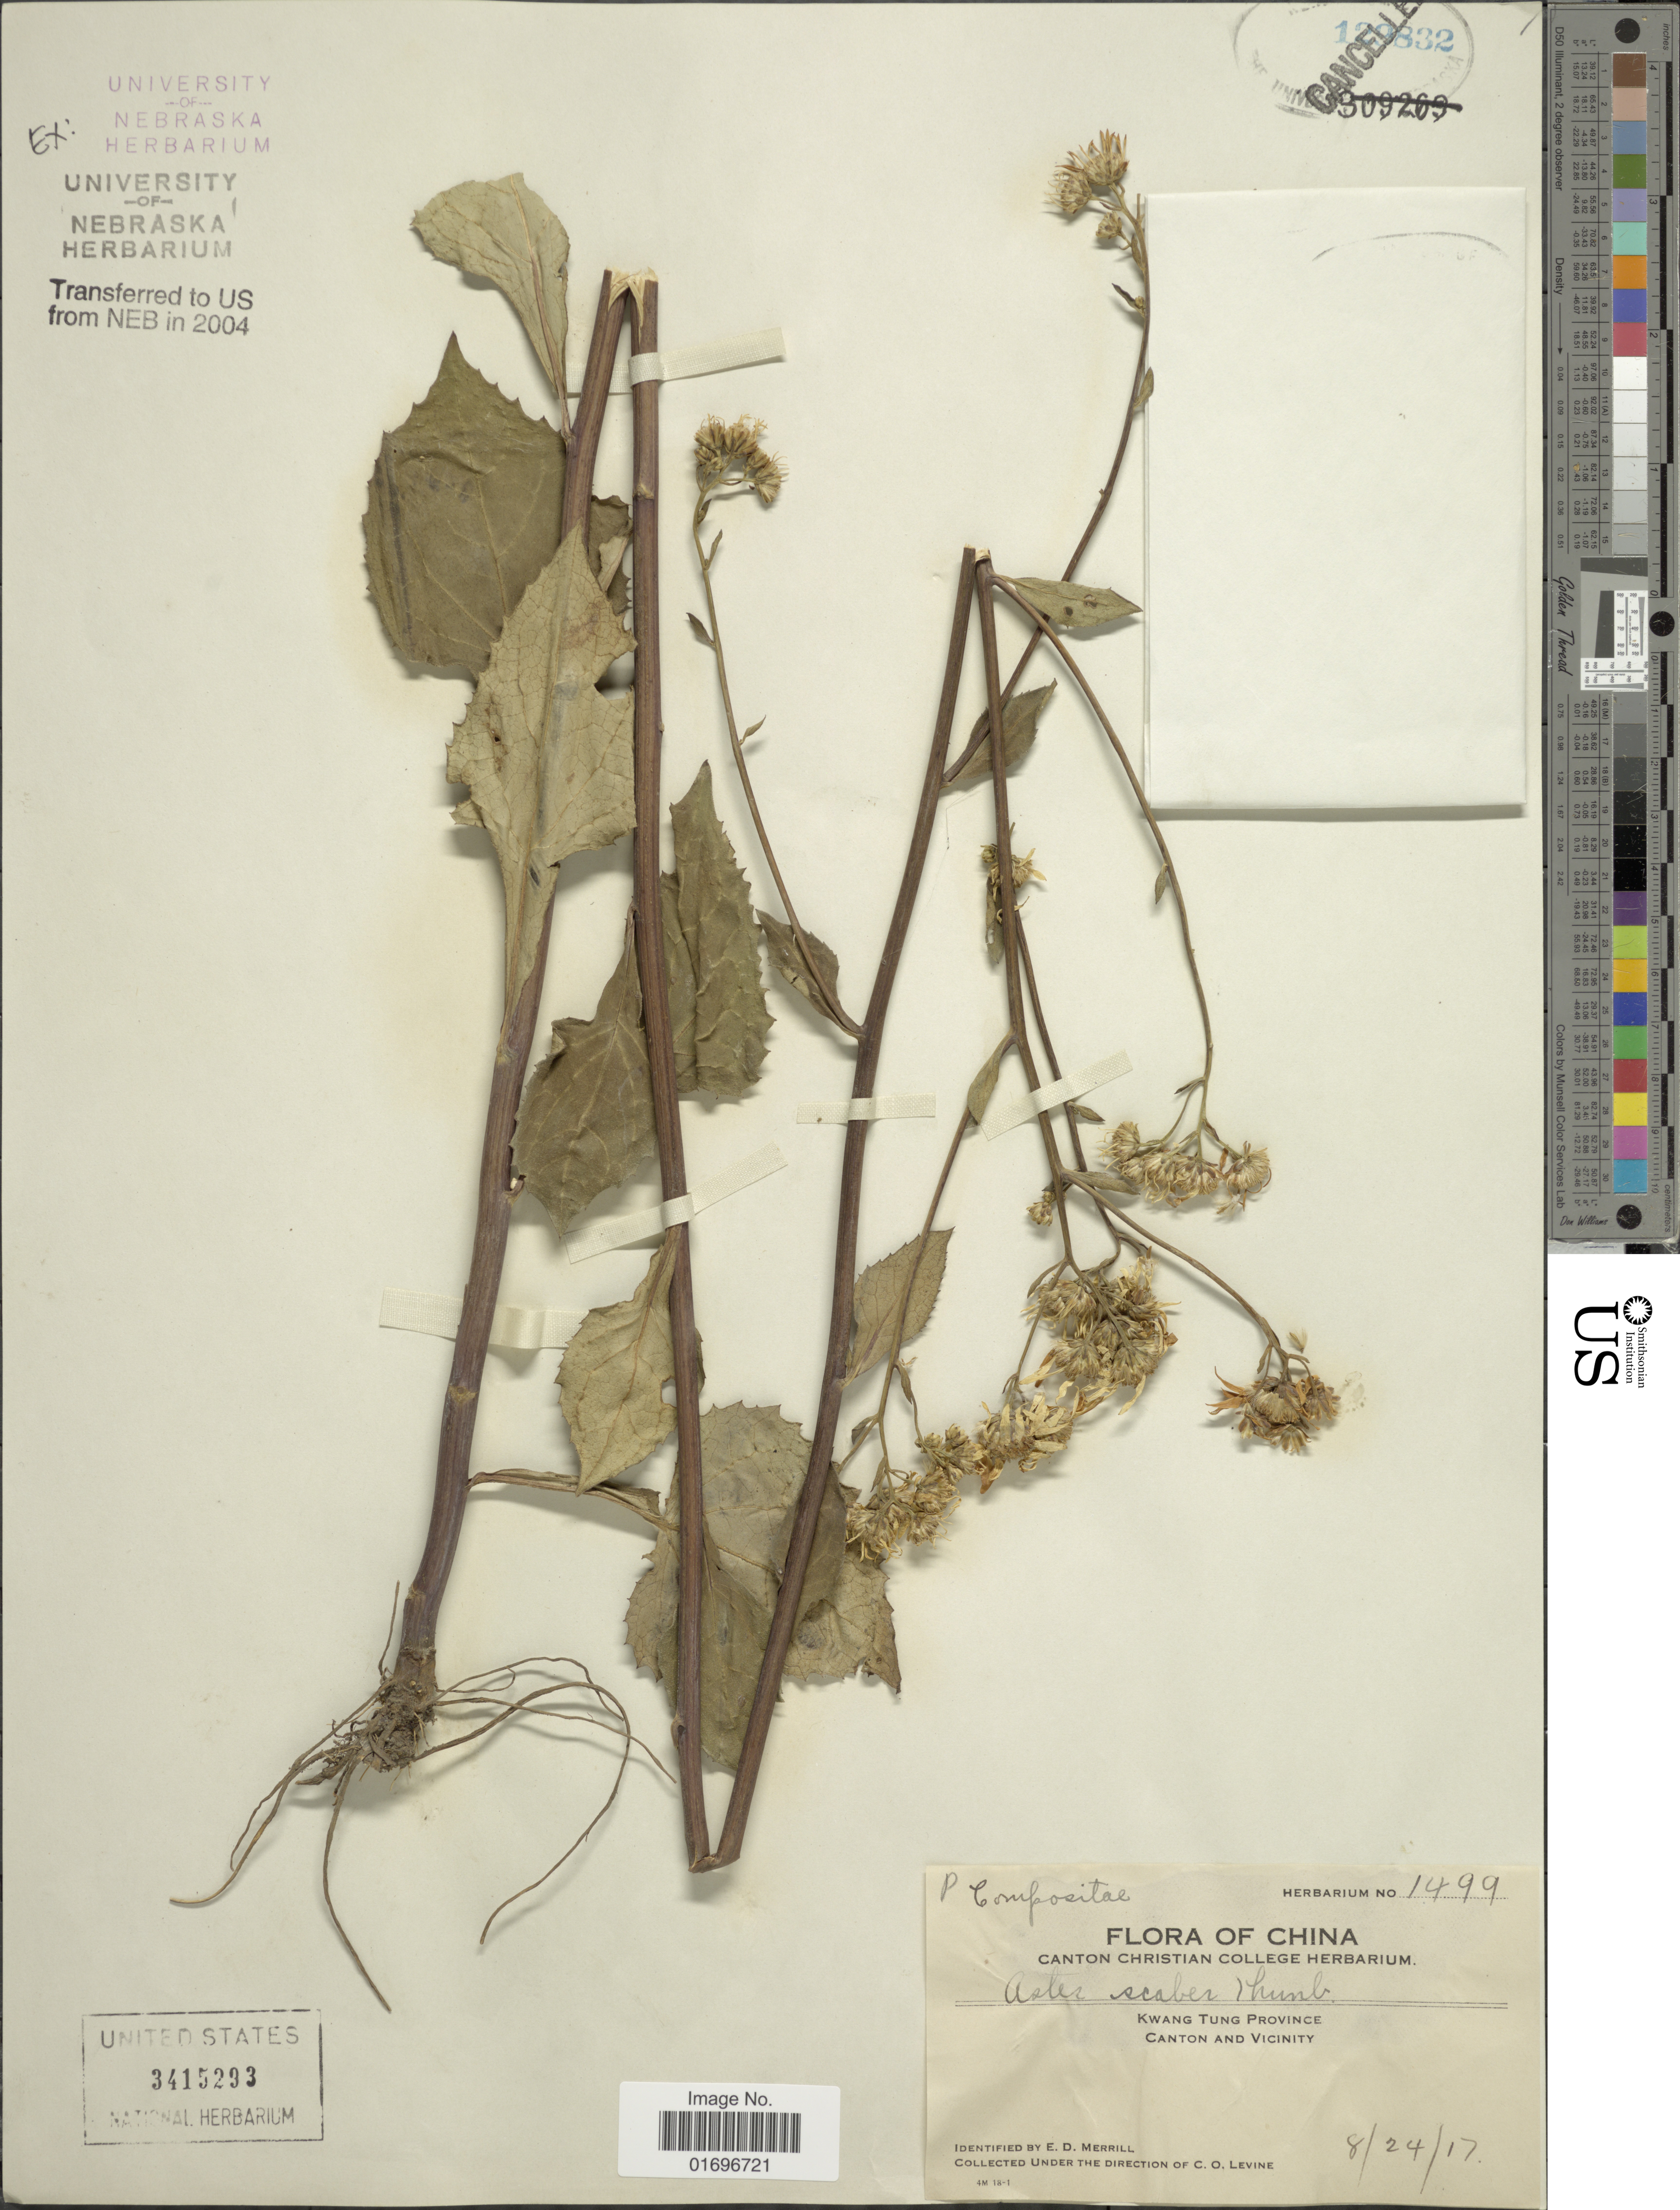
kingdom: Plantae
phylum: Tracheophyta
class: Magnoliopsida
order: Asterales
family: Asteraceae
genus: Aster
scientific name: Aster scaber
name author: Thunb.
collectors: E. D. Merrill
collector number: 1499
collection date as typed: Transcribed d/m/y: 24/8/17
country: China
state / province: Guangdong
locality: China. Kwang Tung Province. Canton and Vicinity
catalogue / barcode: US 3415293